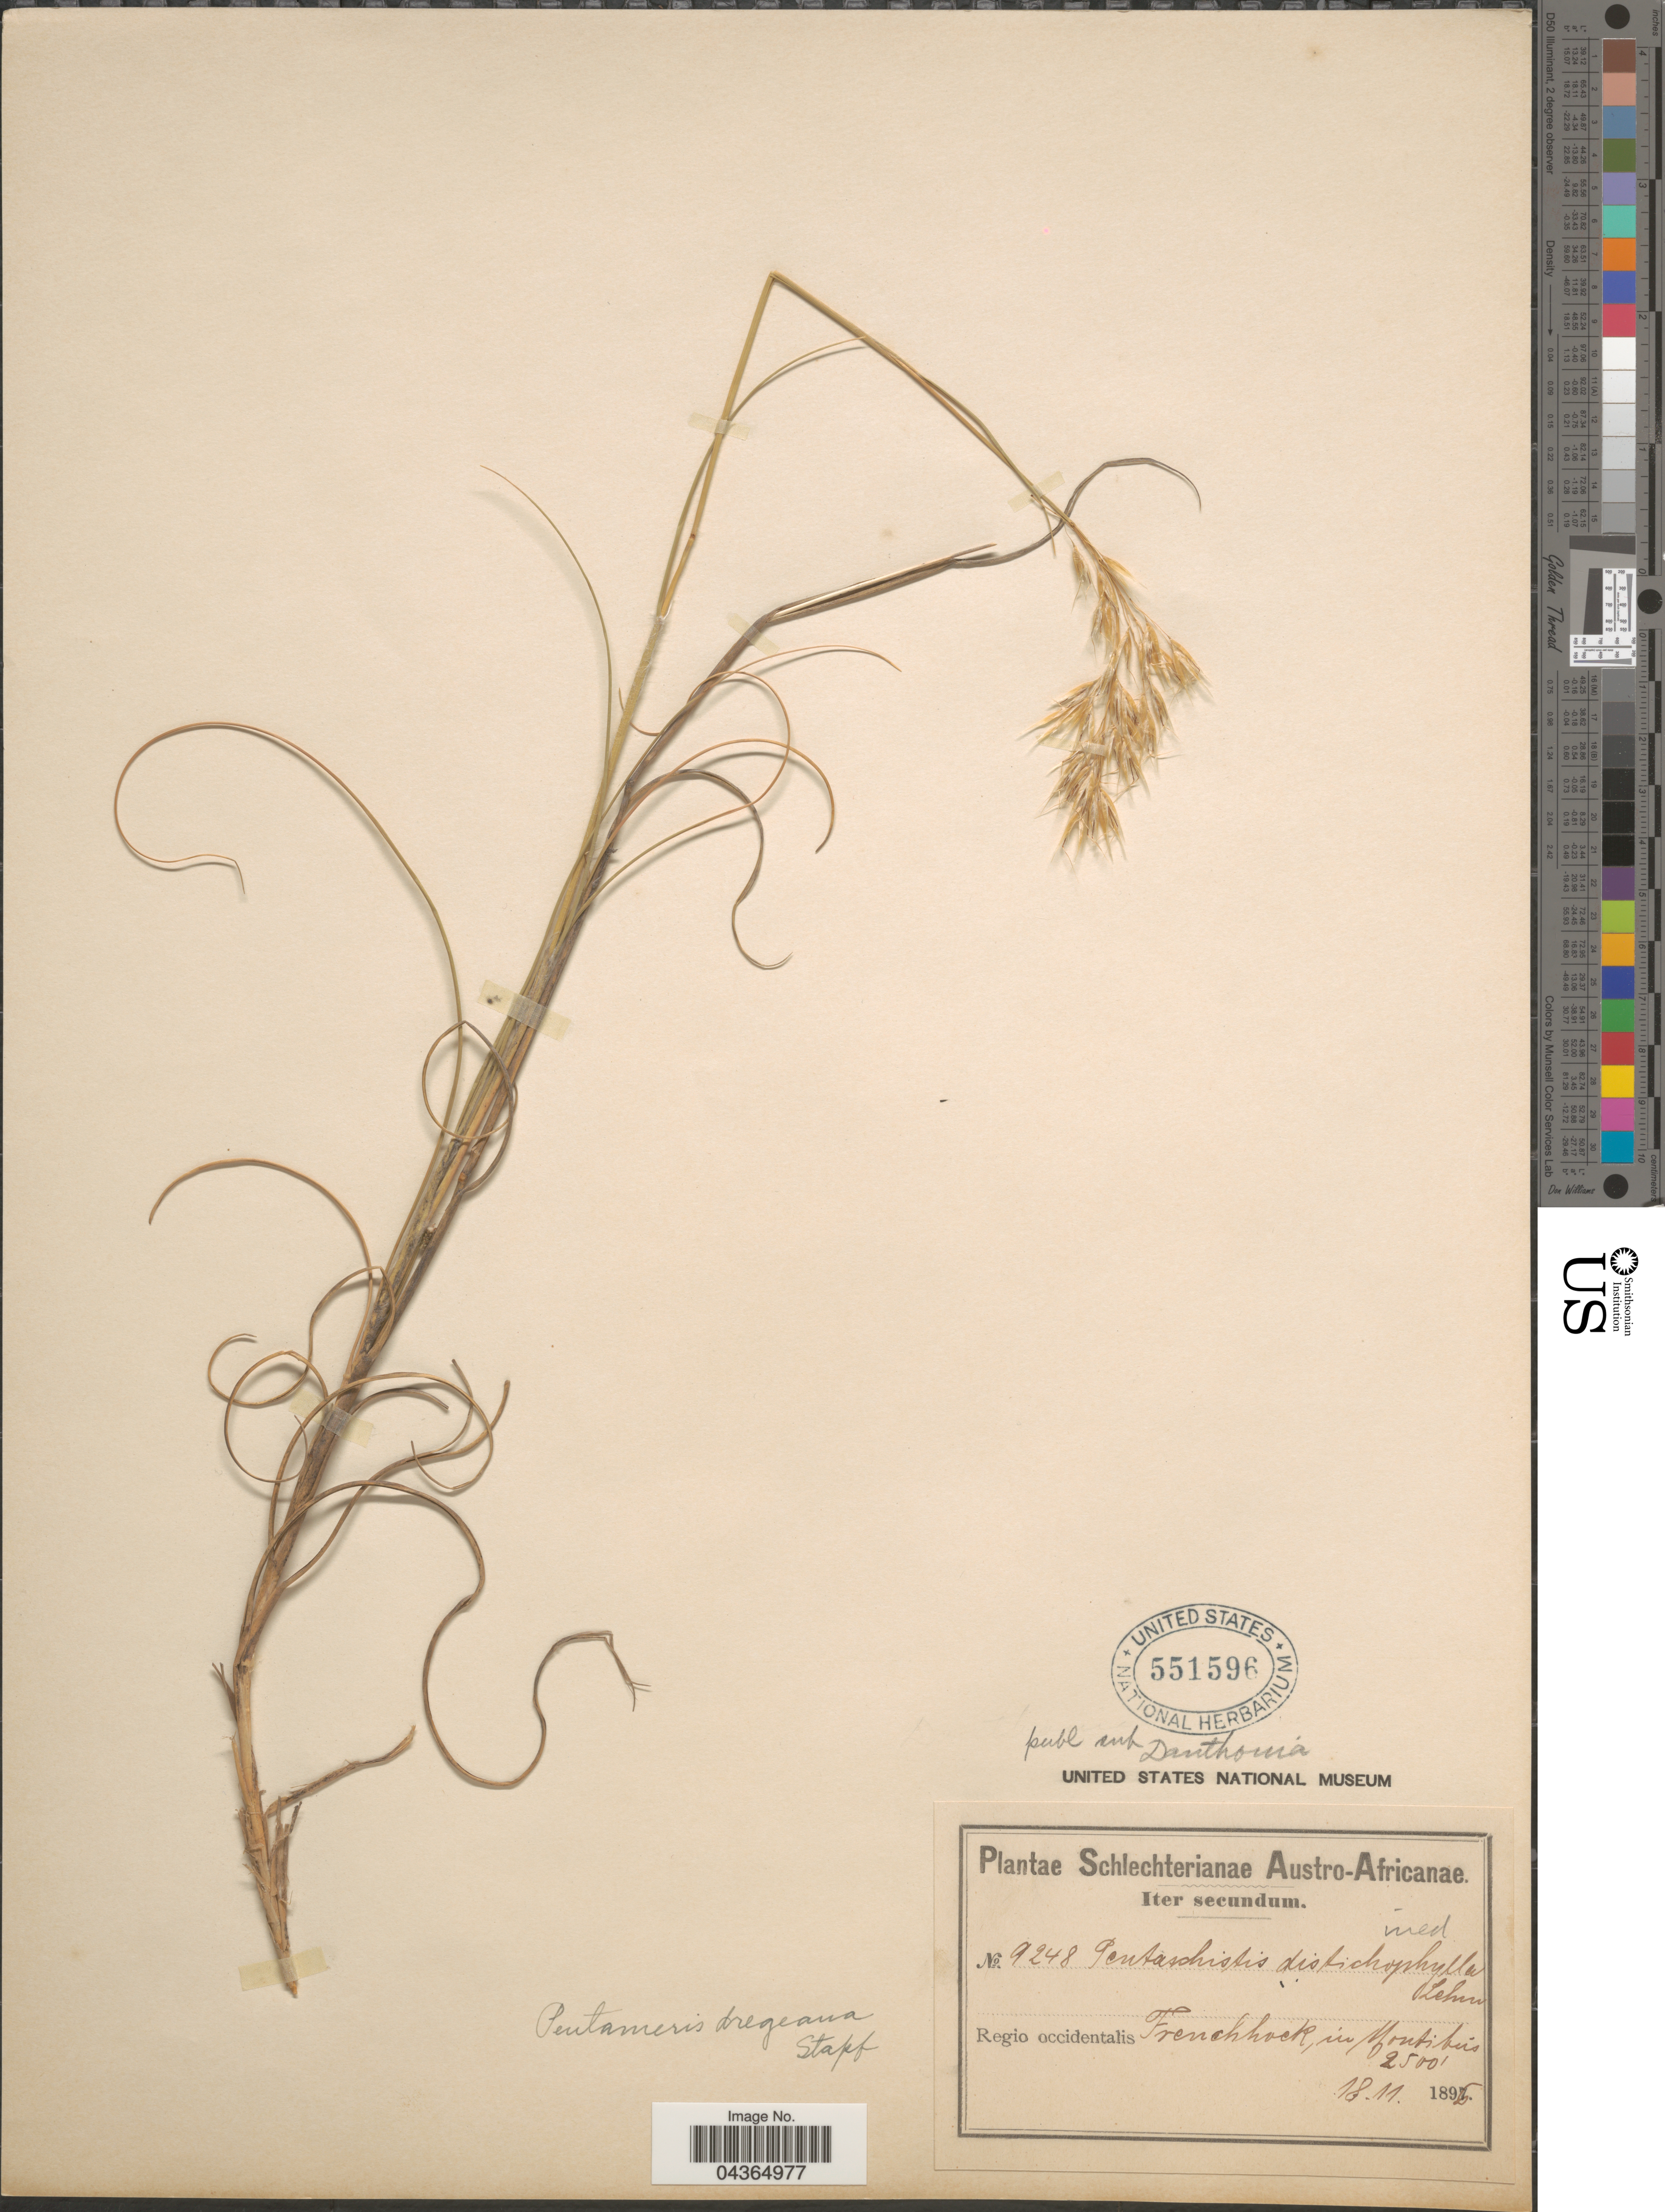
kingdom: Plantae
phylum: Tracheophyta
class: Liliopsida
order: Poales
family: Poaceae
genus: Pentameris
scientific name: Pentameris dregeana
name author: Stapf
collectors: Schlechter, --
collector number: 9248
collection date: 1896-11-18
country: South Africa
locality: Austro-Africanae. Regio occidentalis Frenchhoek, in Montibus.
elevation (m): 762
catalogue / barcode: US 551596